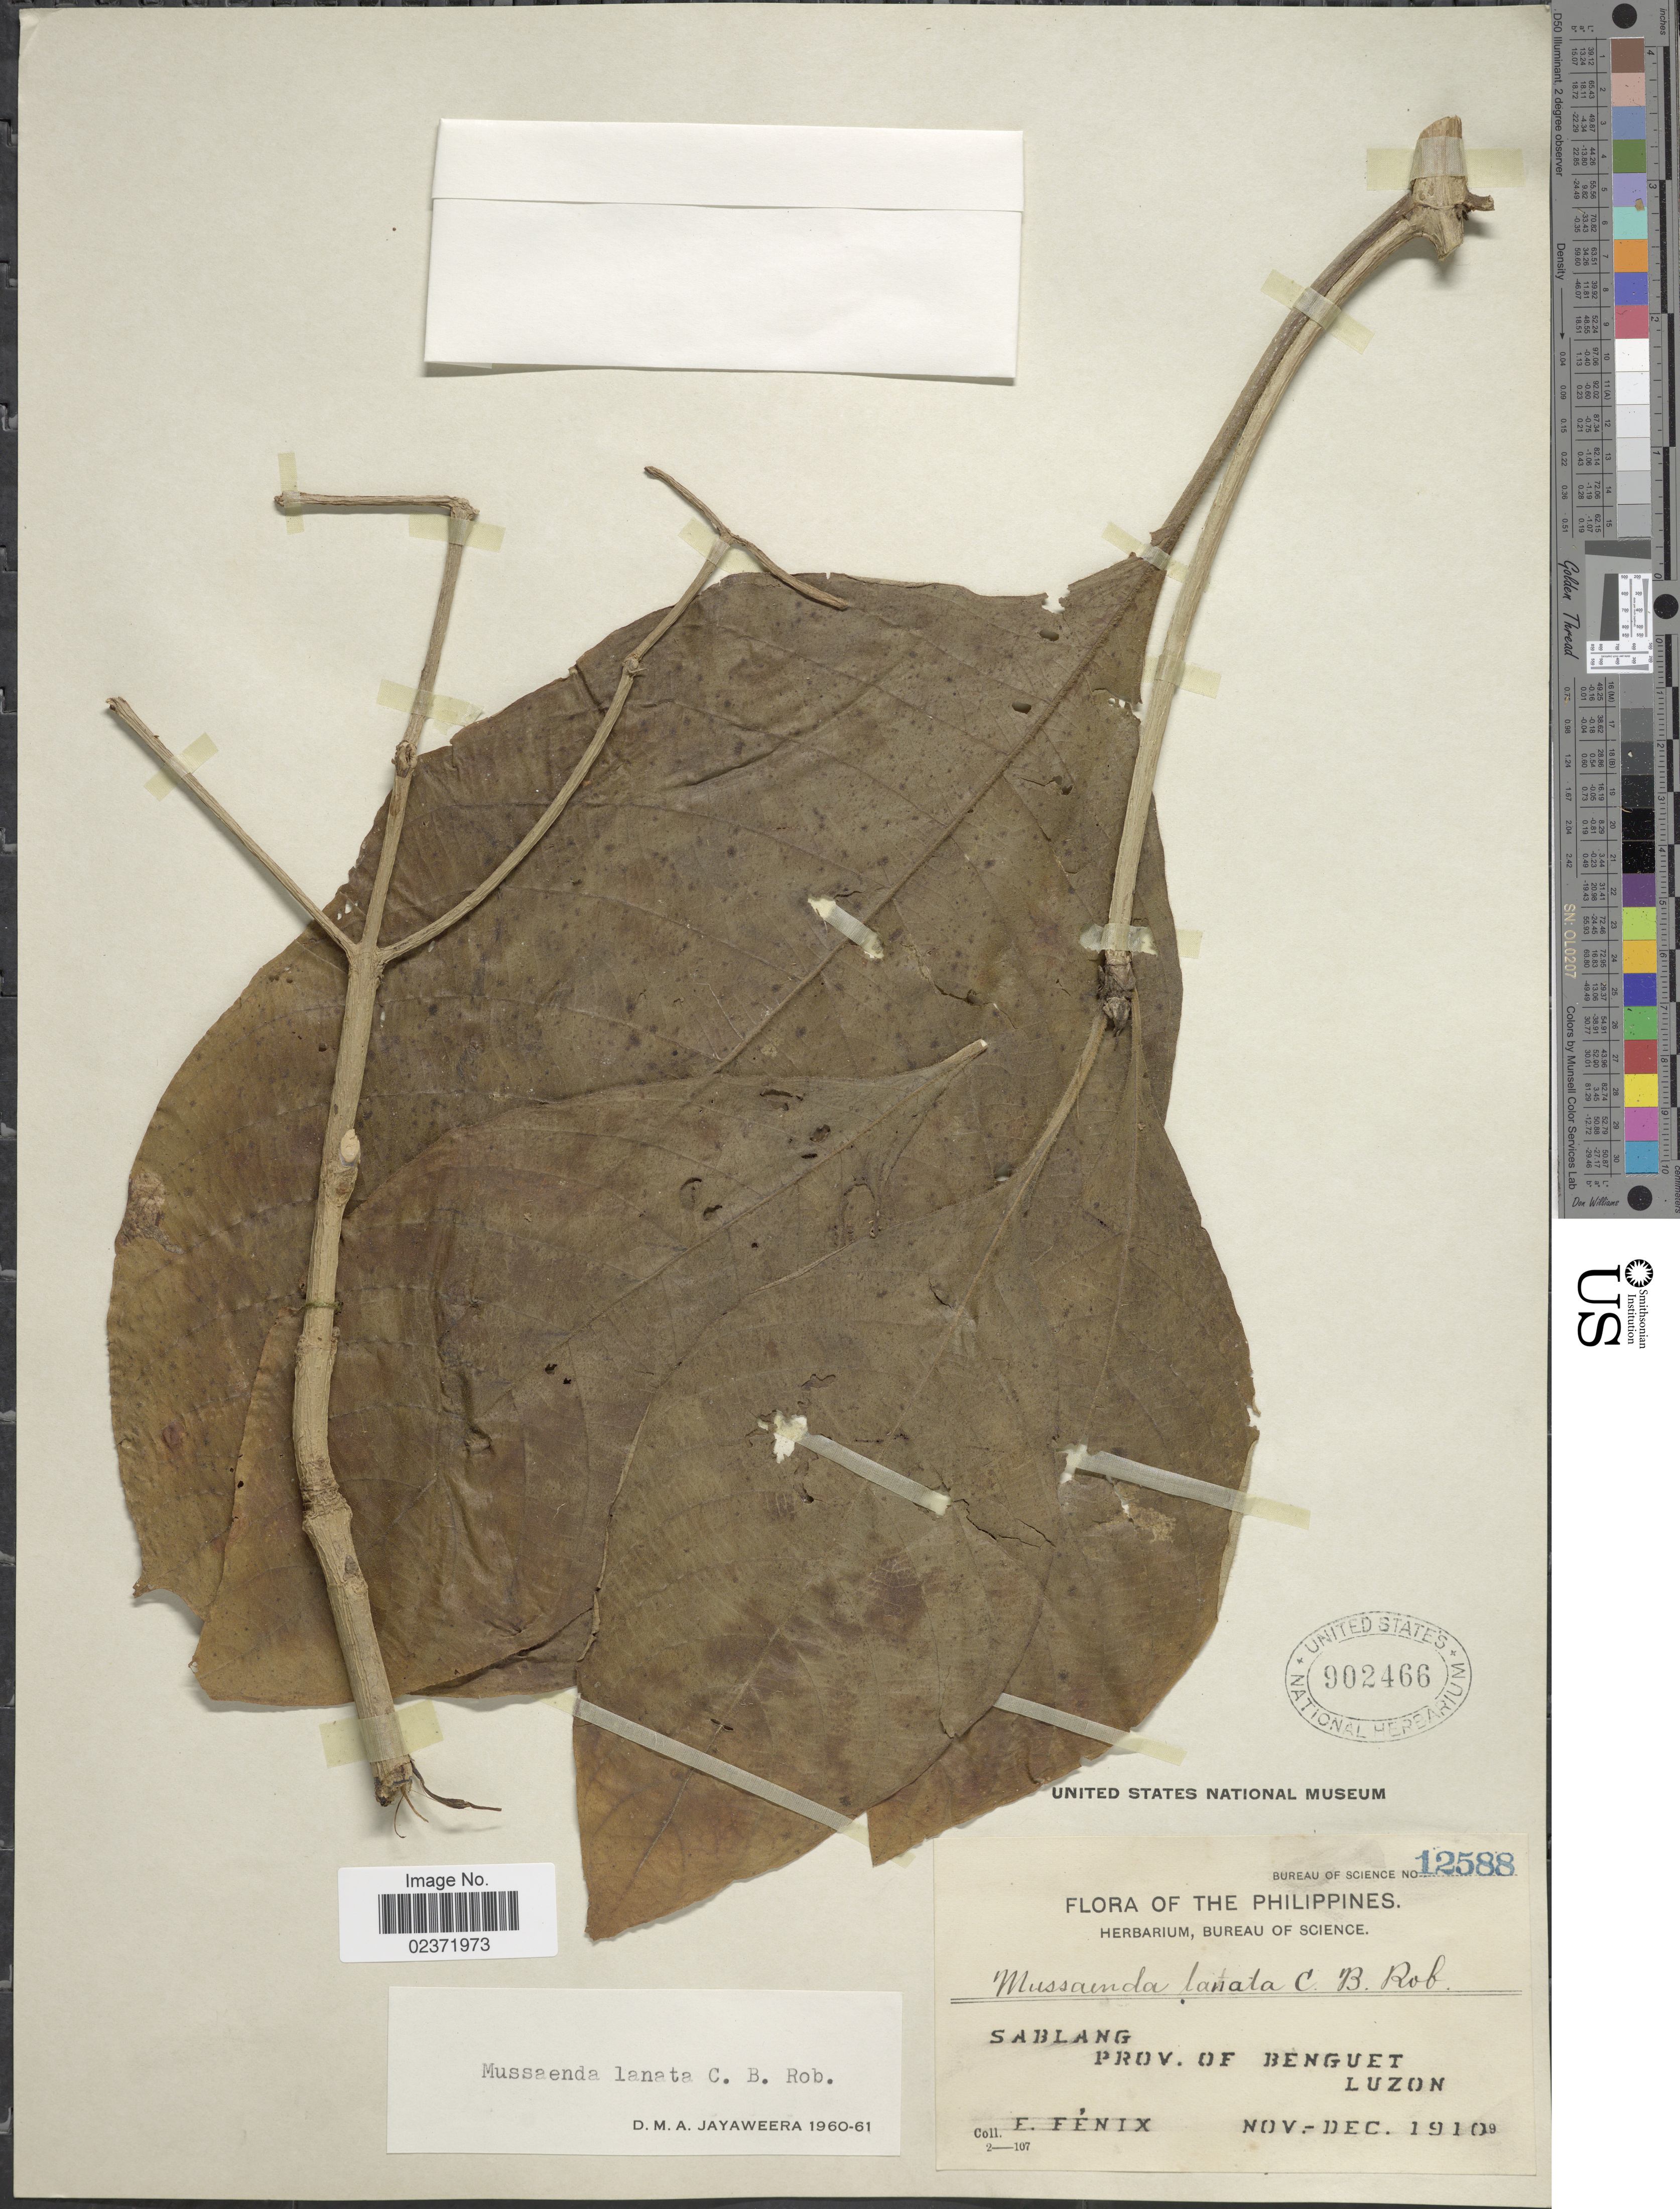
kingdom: Plantae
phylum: Tracheophyta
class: Magnoliopsida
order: Gentianales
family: Rubiaceae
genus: Mussaenda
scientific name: Mussaenda lanata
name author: C.B. Rob.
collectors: E. Fenix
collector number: Bureau of Science 12588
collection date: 1910-11/1910-12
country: Philippines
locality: Sablang, prov. of Benguet, Luzon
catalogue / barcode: US 902466